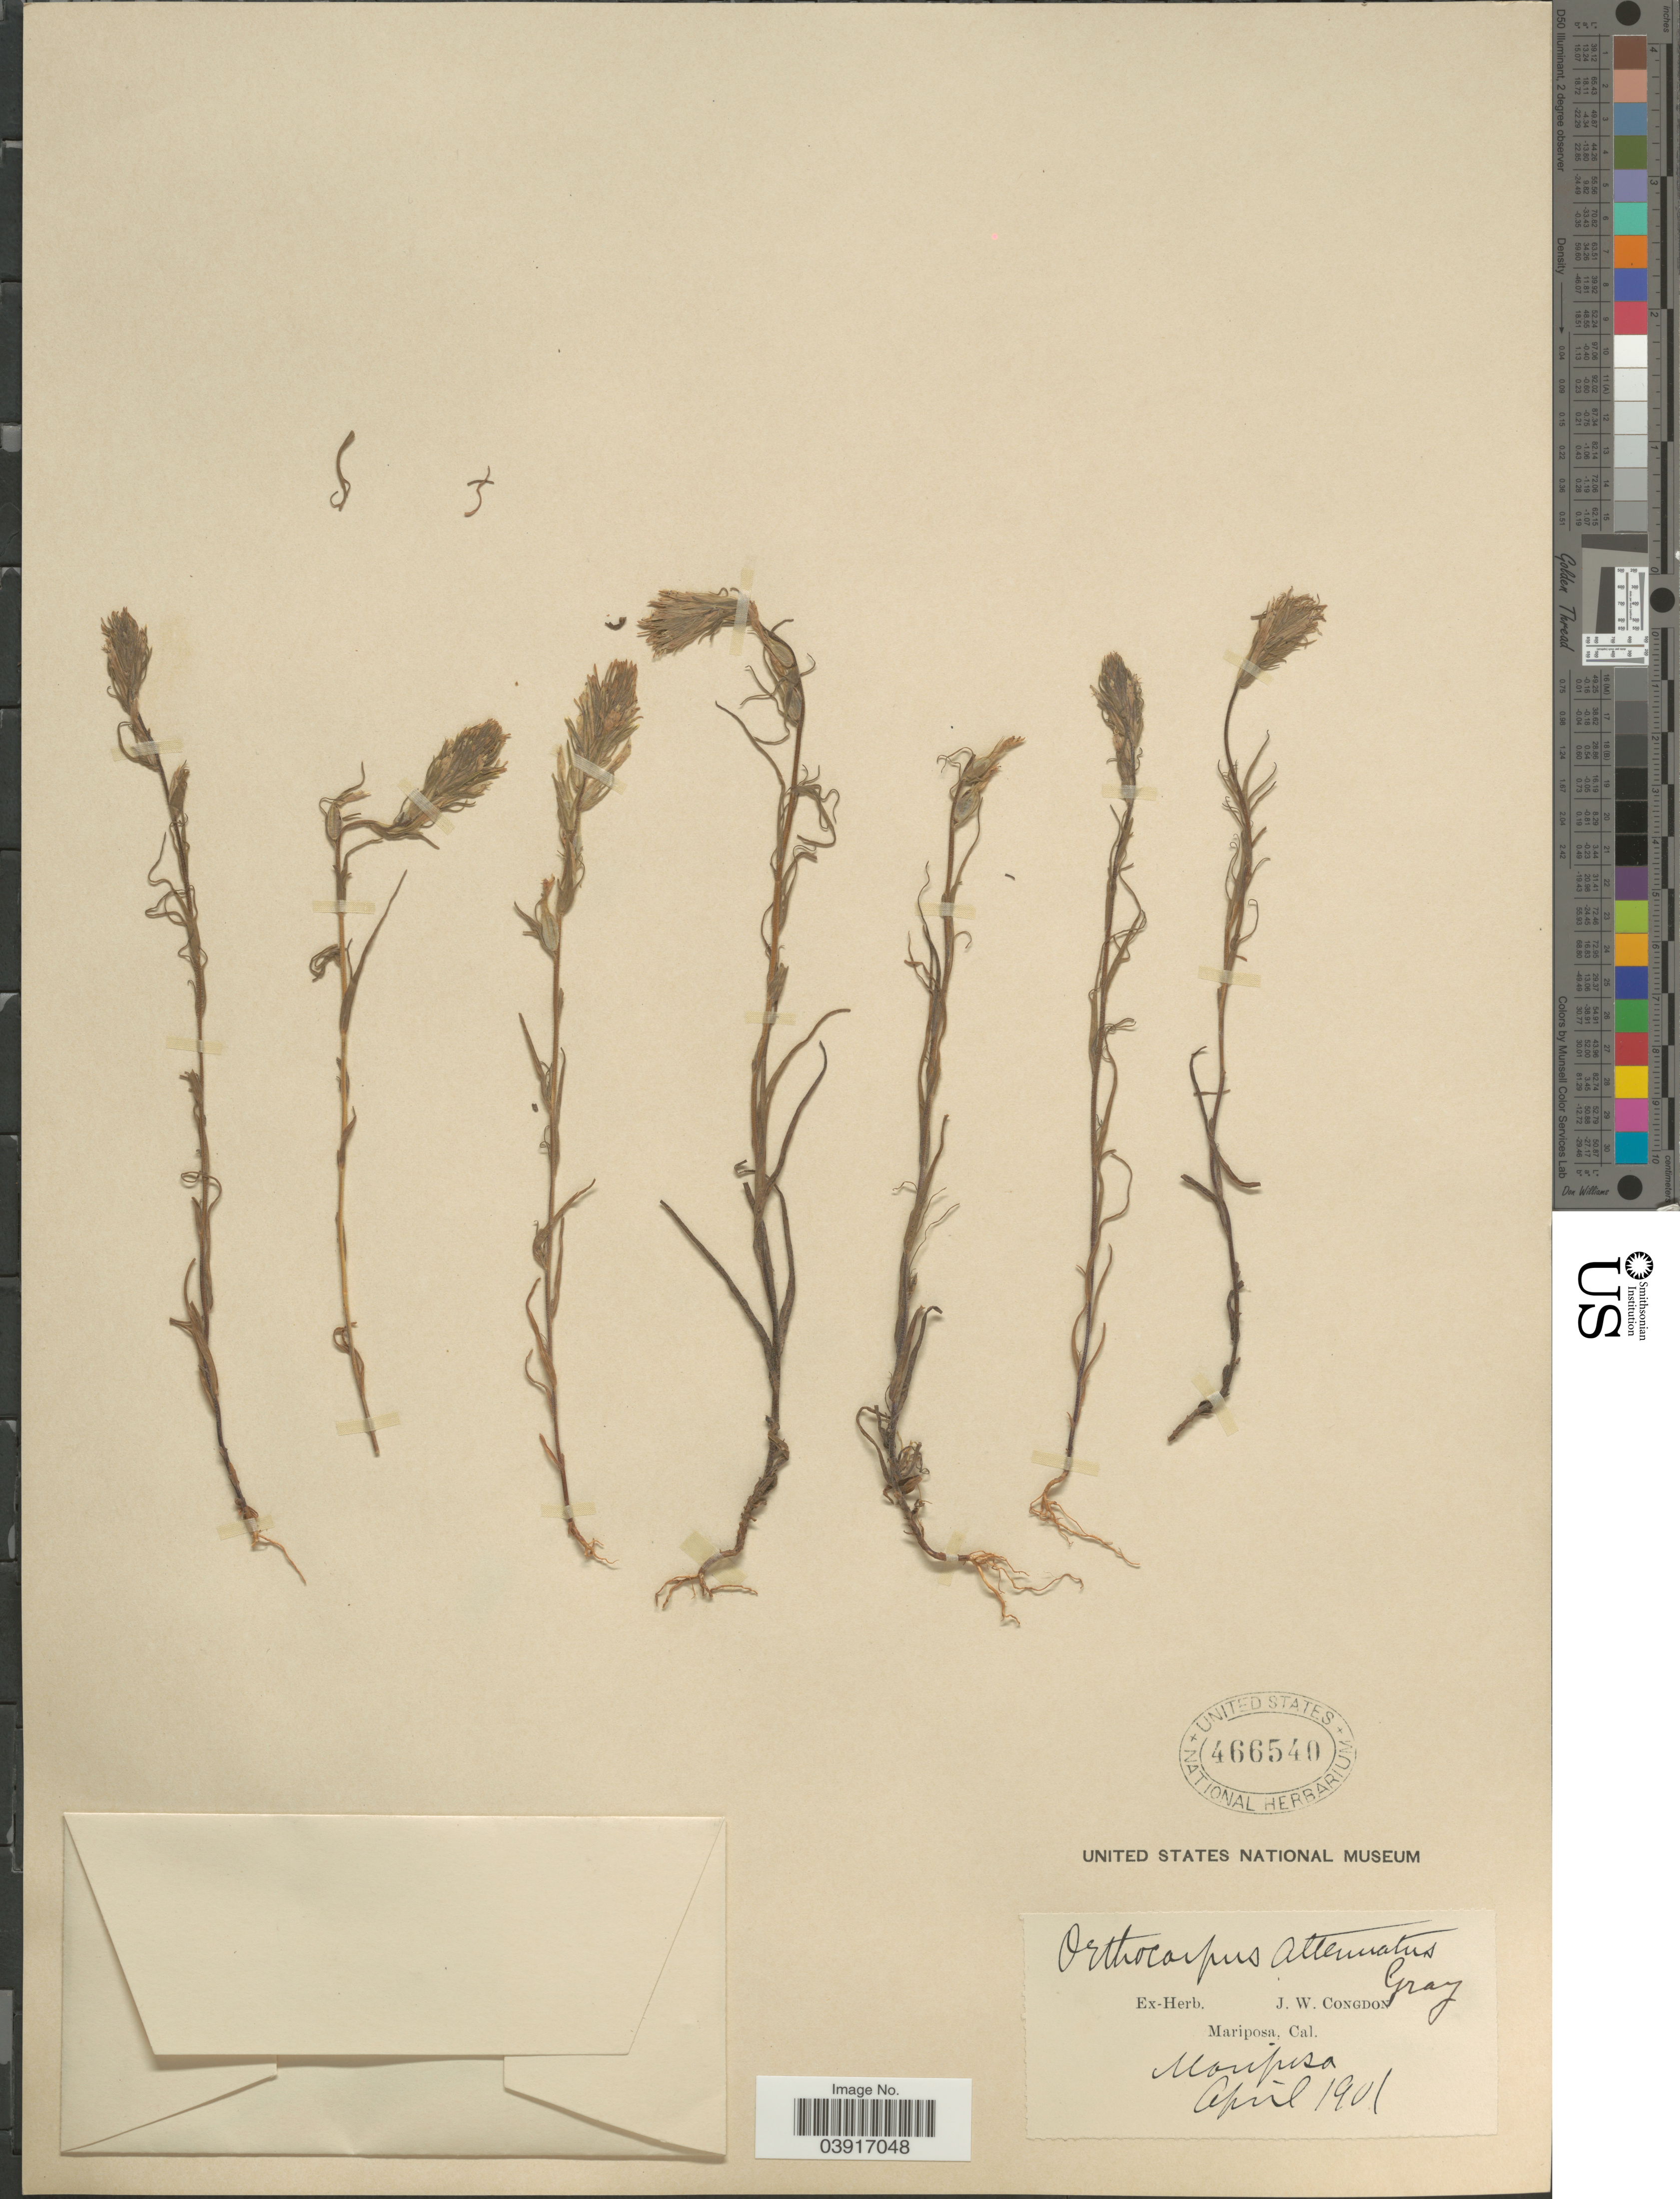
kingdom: Plantae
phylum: Tracheophyta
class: Magnoliopsida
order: Lamiales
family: Orobanchaceae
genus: Orthocarpus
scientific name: Orthocarpus attenuatus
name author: A. Gray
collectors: ex herb. J. W. Congdon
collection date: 1901-04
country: United States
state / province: California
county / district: Mariposa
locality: Mariposa.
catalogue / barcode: US 466540